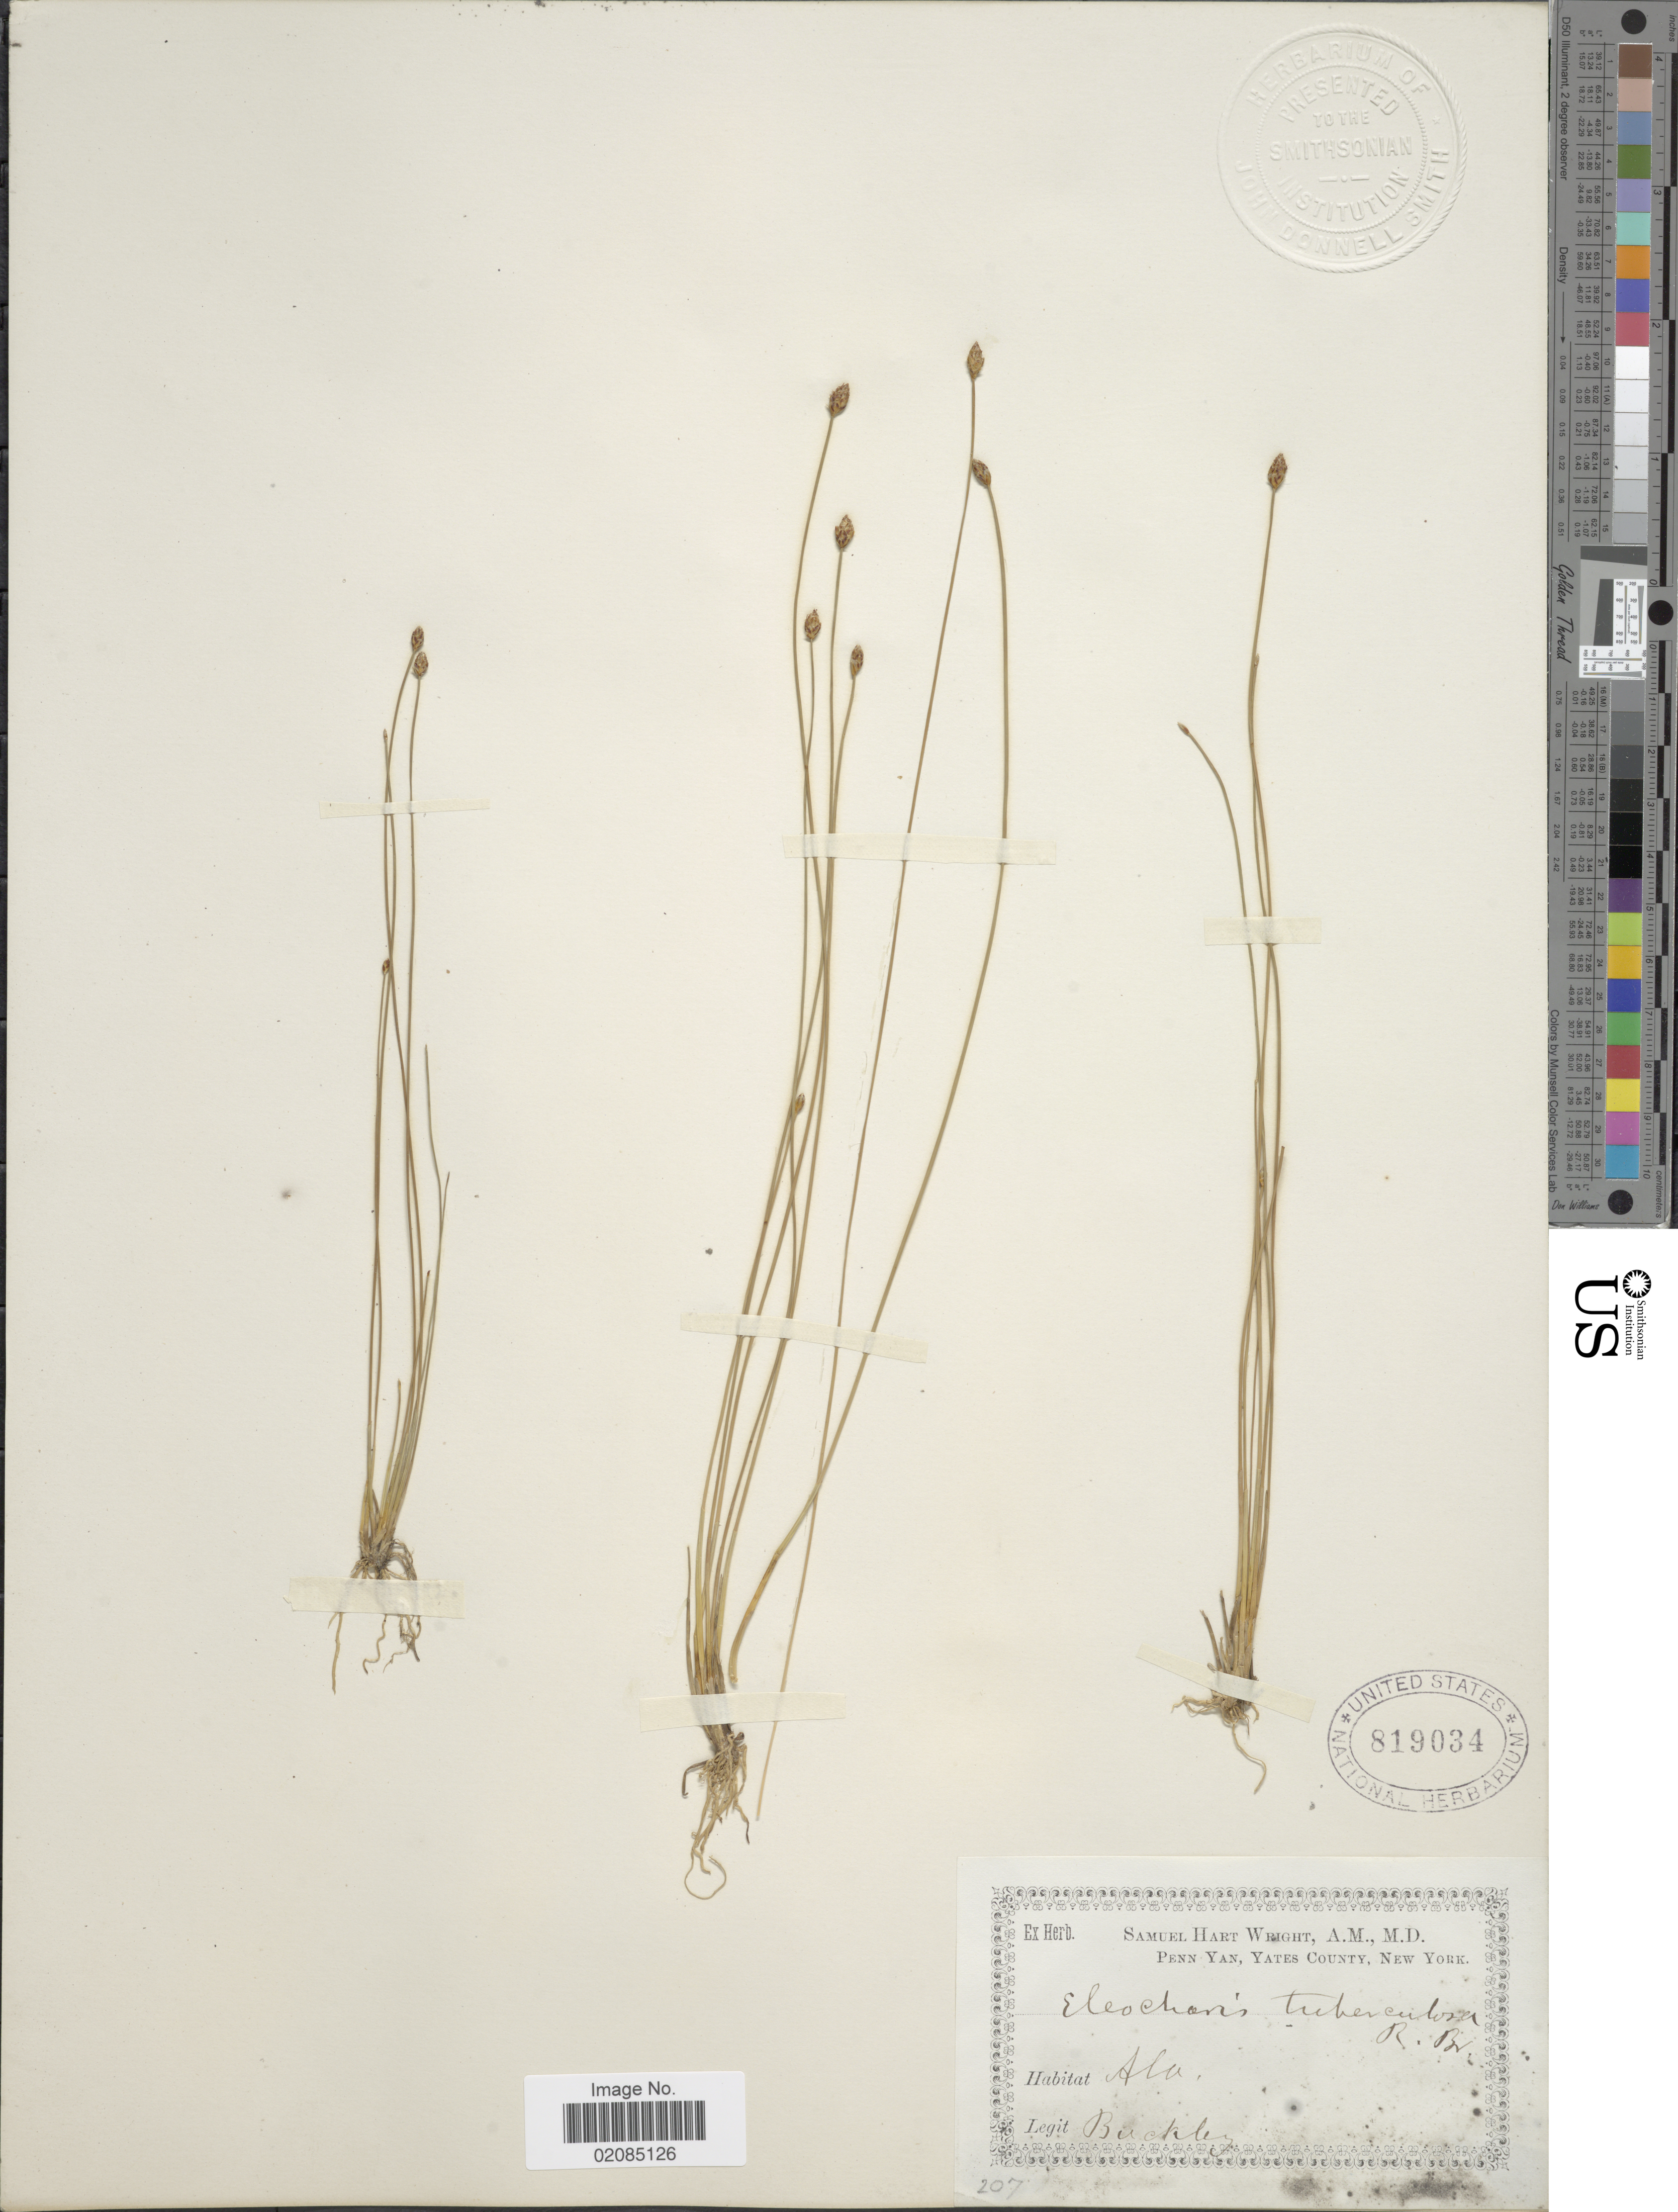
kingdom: Plantae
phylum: Tracheophyta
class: Liliopsida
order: Poales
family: Cyperaceae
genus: Eleocharis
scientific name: Eleocharis tuberculosa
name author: (Michx.) Roem. & Schult.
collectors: -- Buckley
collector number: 207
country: United States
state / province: Alabama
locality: Ala.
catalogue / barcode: US 819034